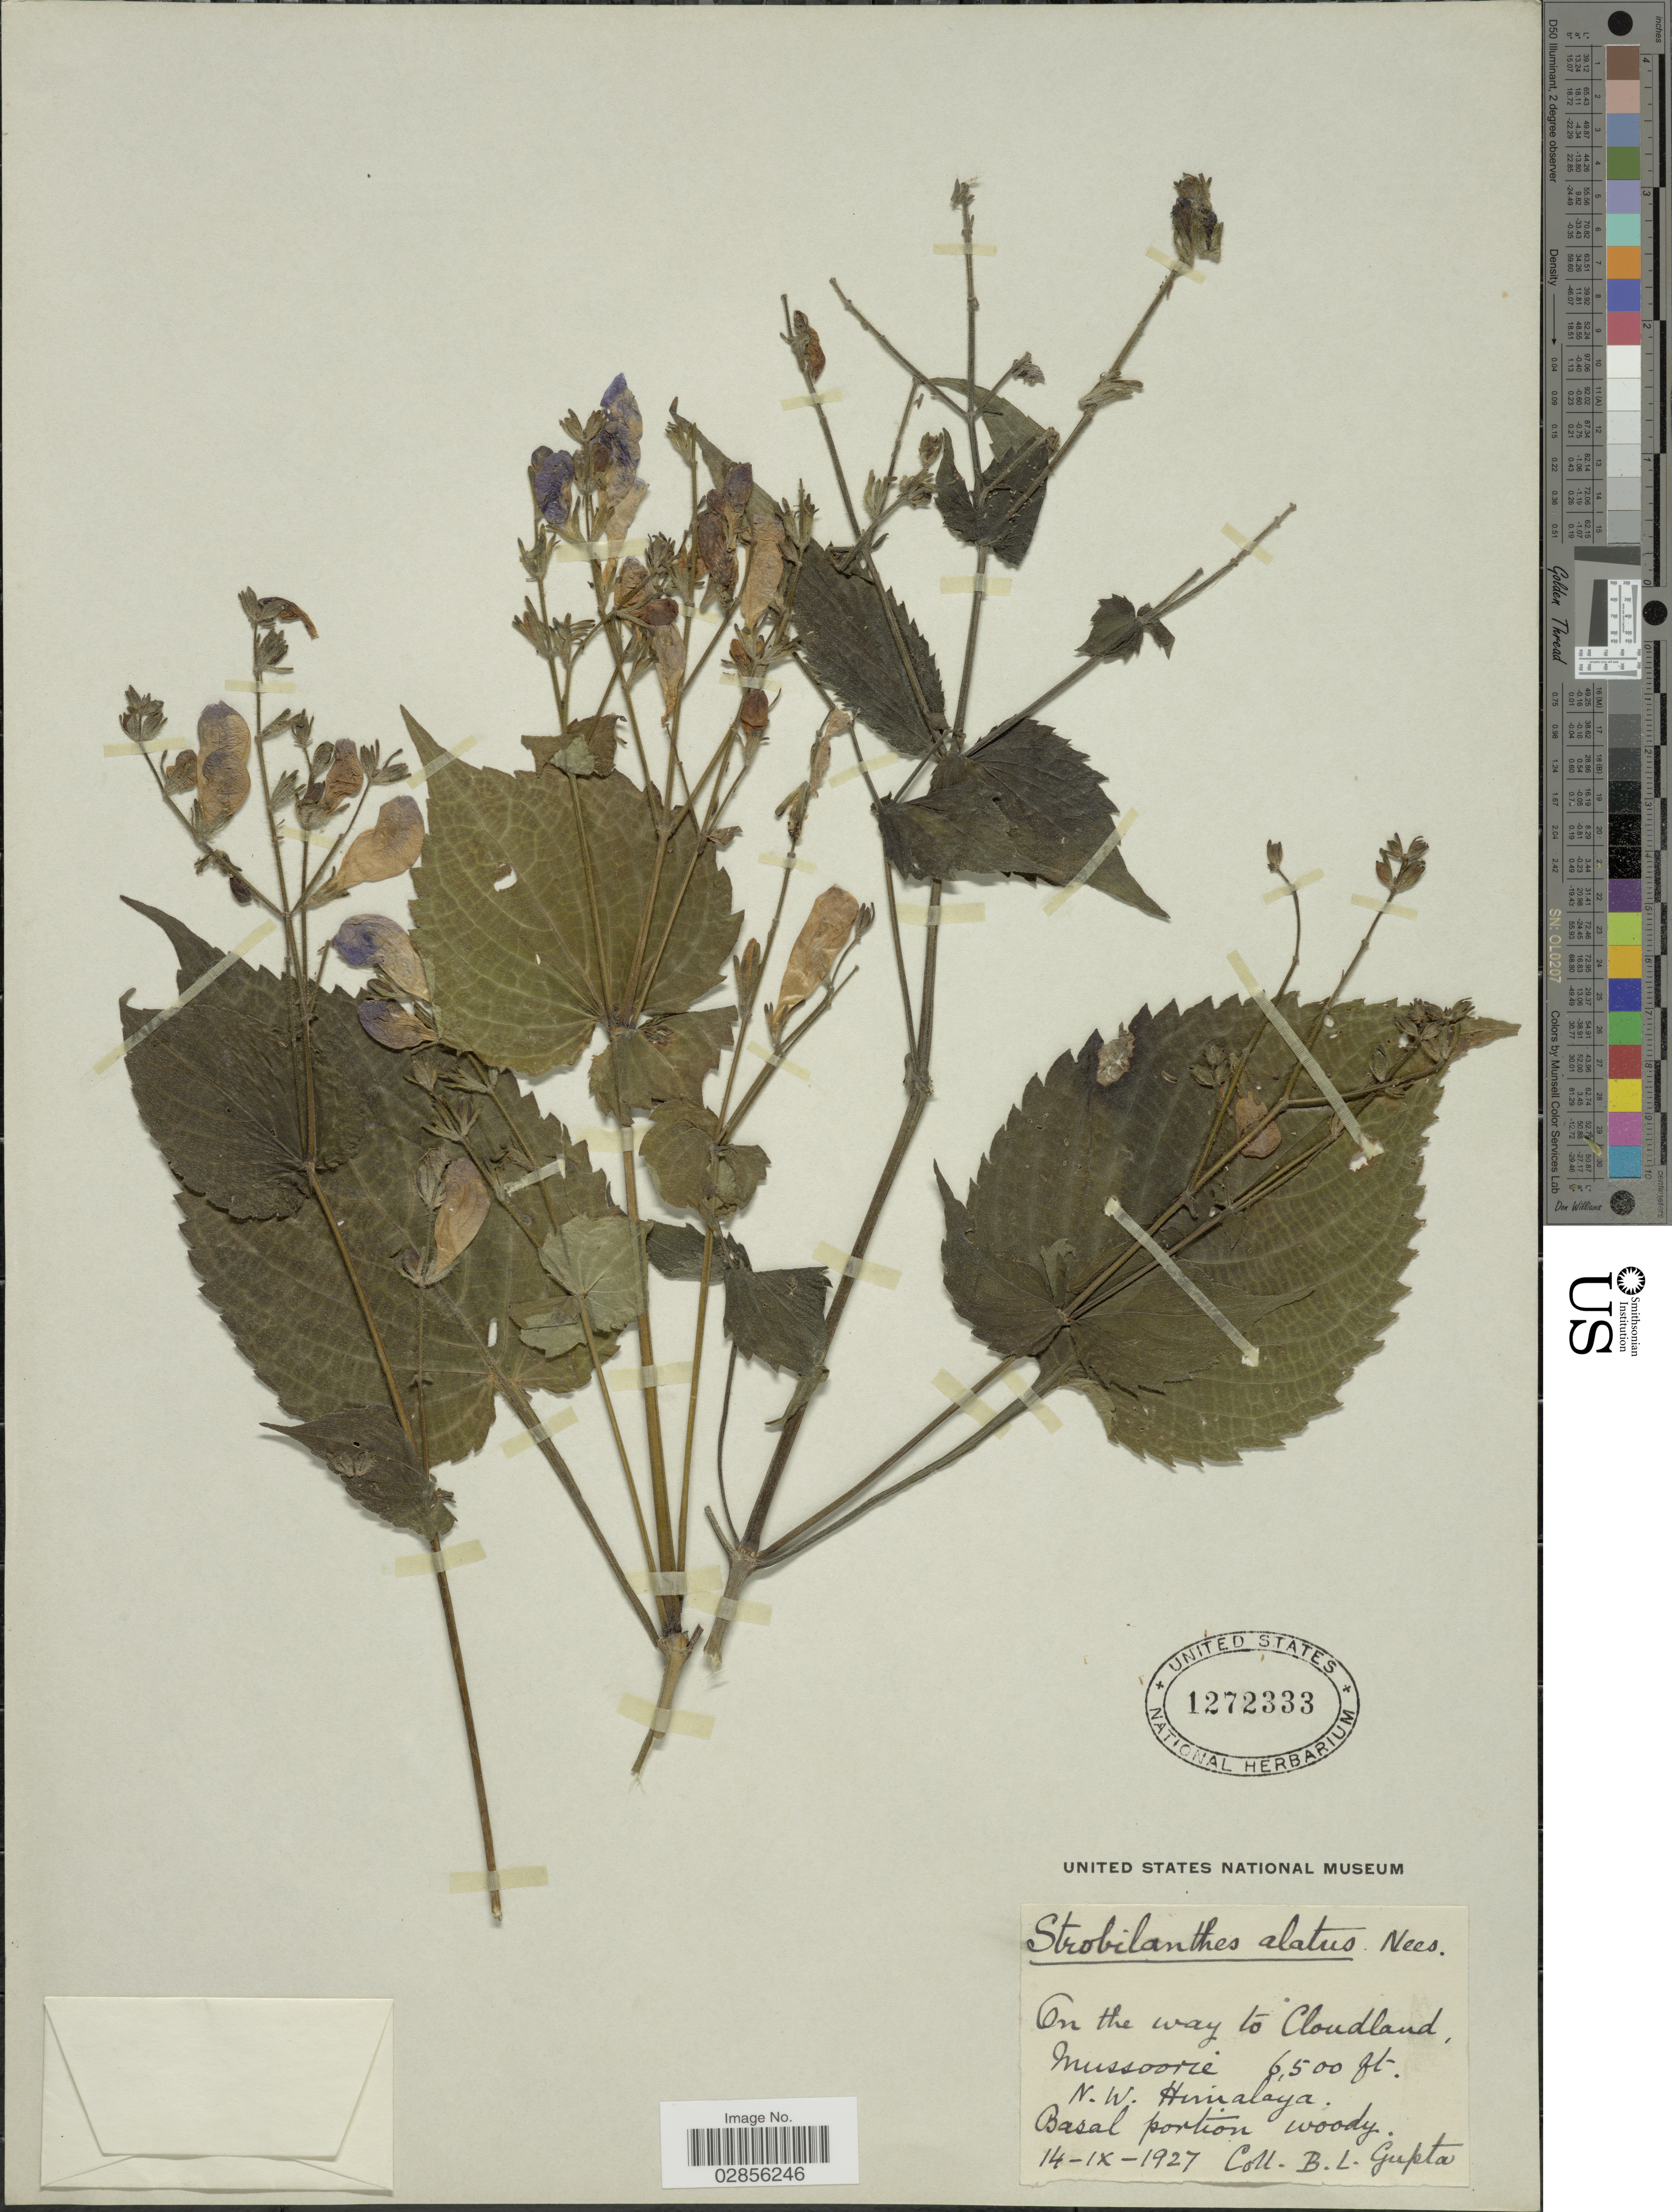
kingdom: Plantae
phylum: Tracheophyta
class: Magnoliopsida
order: Lamiales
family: Acanthaceae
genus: Strobilanthes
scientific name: Strobilanthes attenuata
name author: (Wall. ex Nees) Jacq. ex Nees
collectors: B. L. Gupta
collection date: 1927-09-14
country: India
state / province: Uttarakhand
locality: On the way to Cloudland, Mussoorie. N.W. Himalaya.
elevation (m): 1981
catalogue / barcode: US 1272333